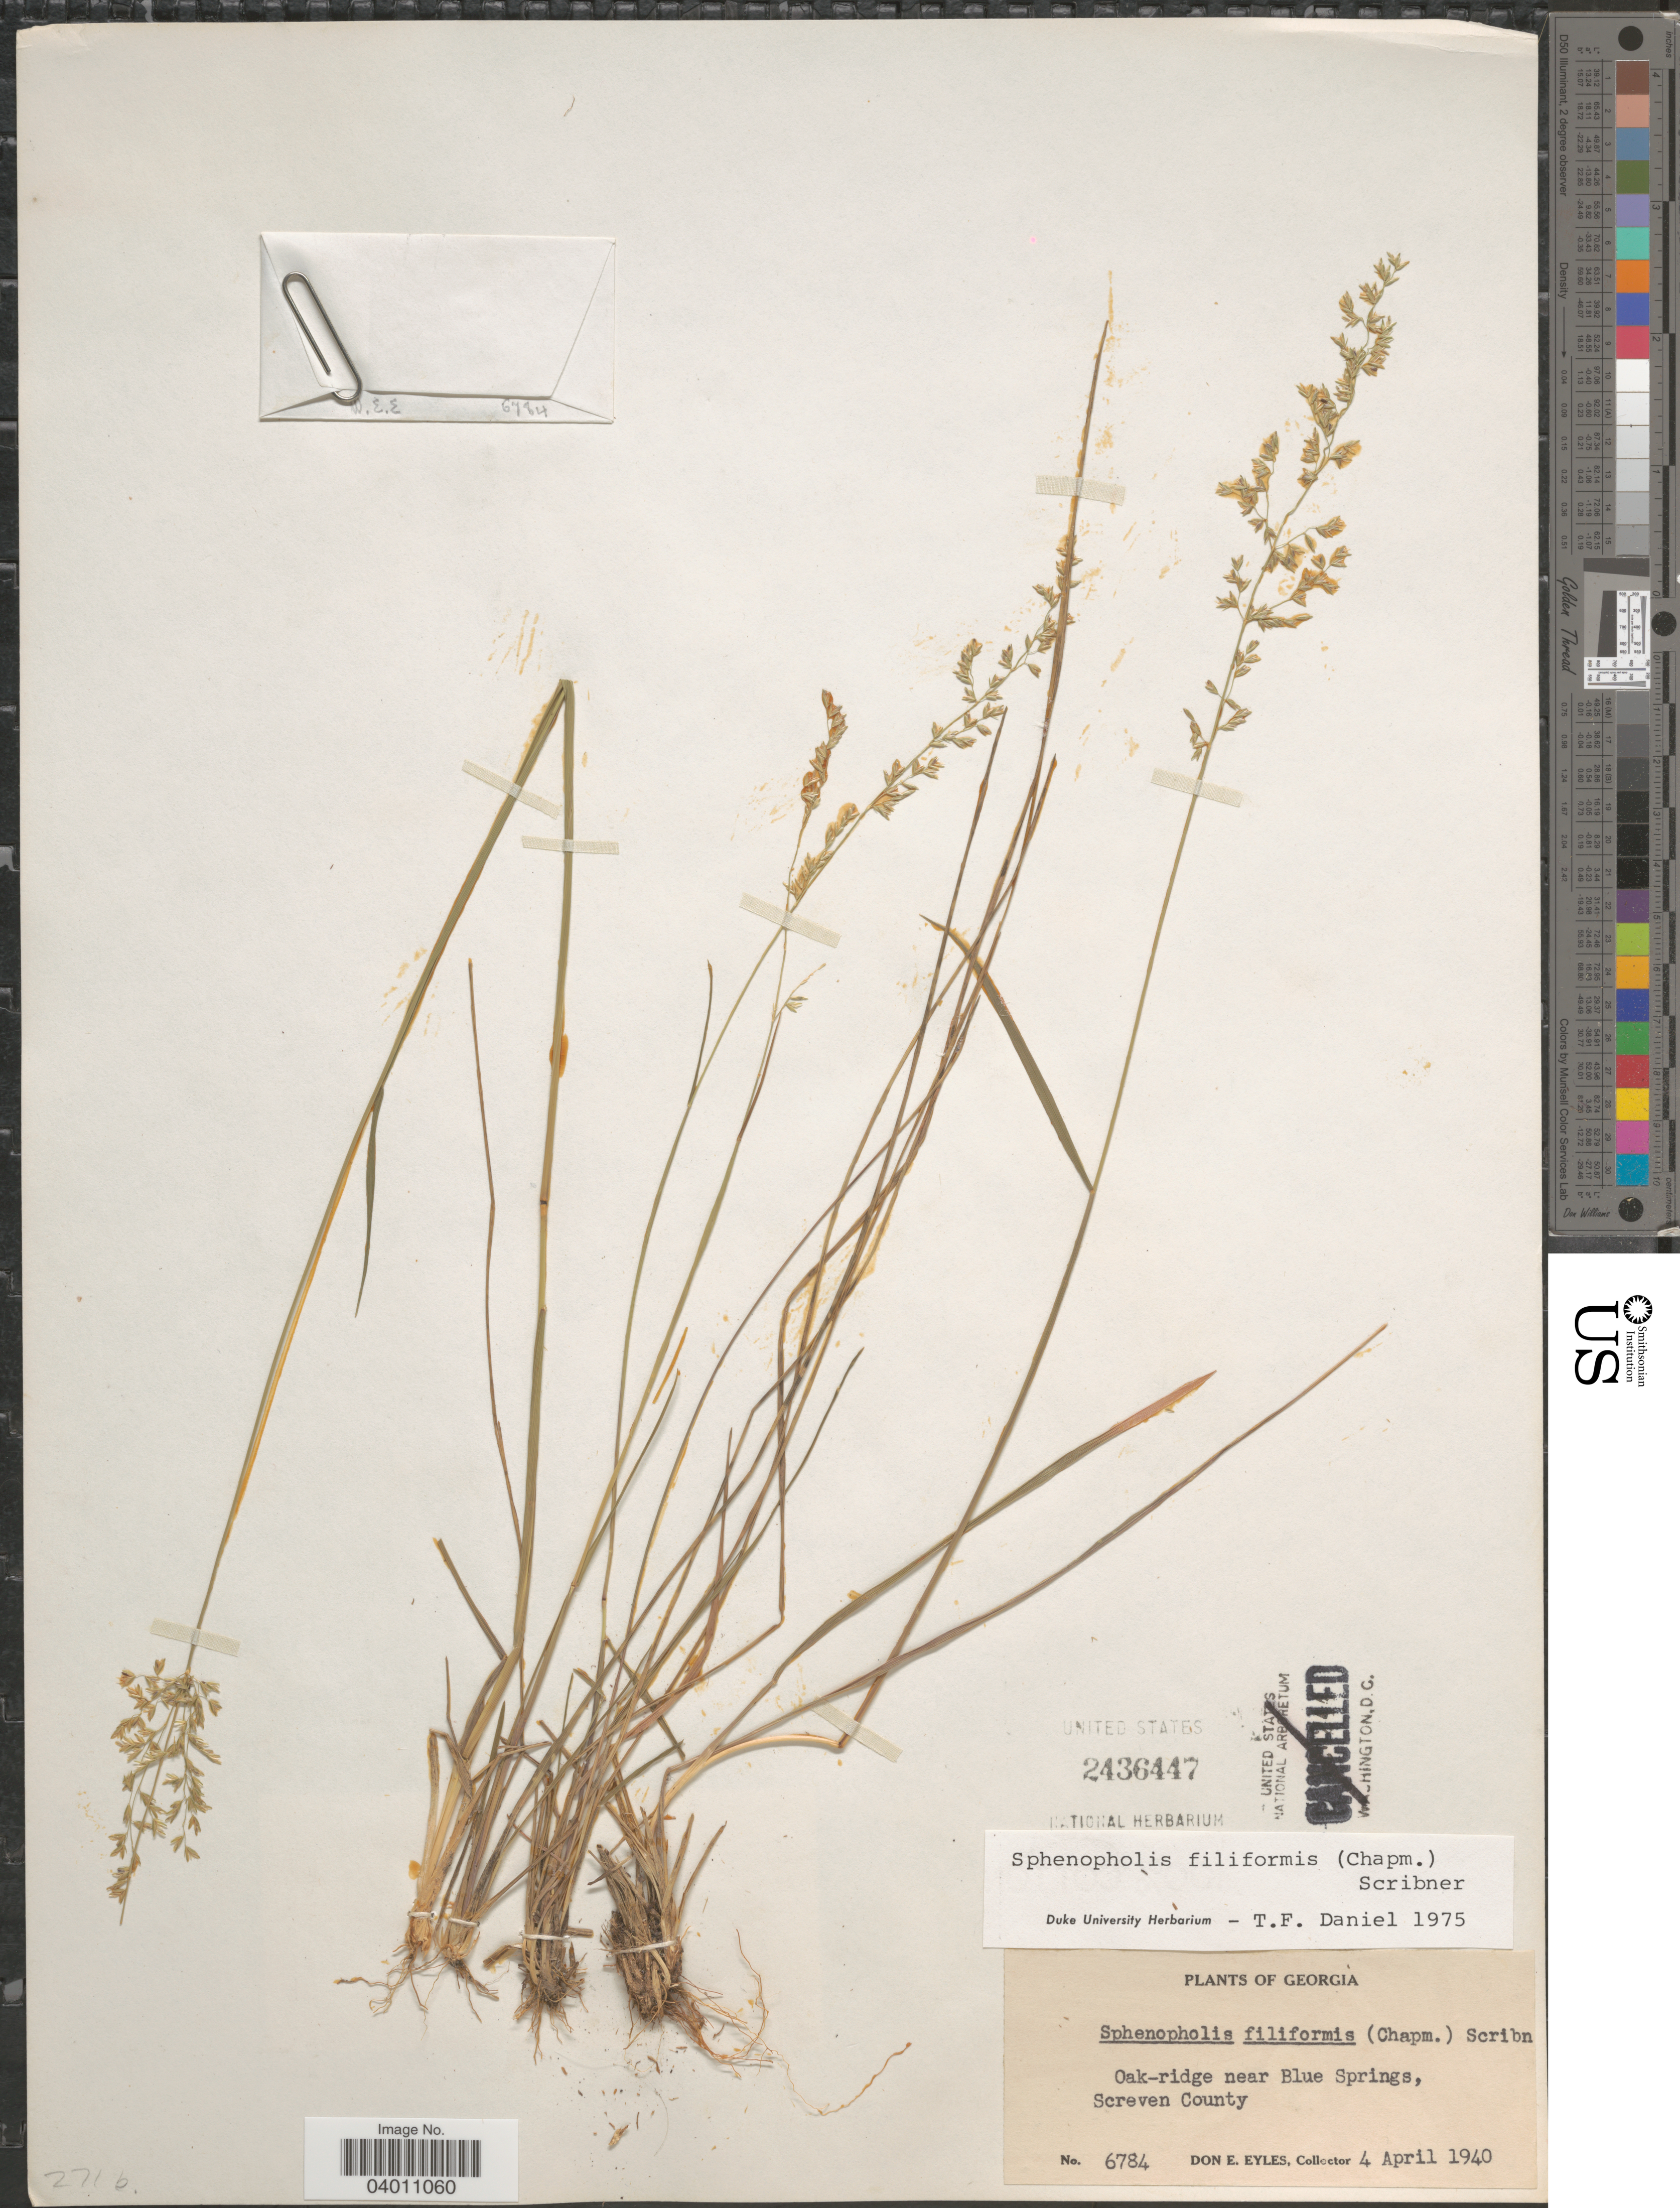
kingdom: Plantae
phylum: Tracheophyta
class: Liliopsida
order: Poales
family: Poaceae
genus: Sphenopholis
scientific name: Sphenopholis filiformis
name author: (Chapm.) Scribn.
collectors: D. Eyles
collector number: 6784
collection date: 1940-04-04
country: United States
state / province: Georgia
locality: Oak-ridge near Blue Springs, Screven County.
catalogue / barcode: US 2436447